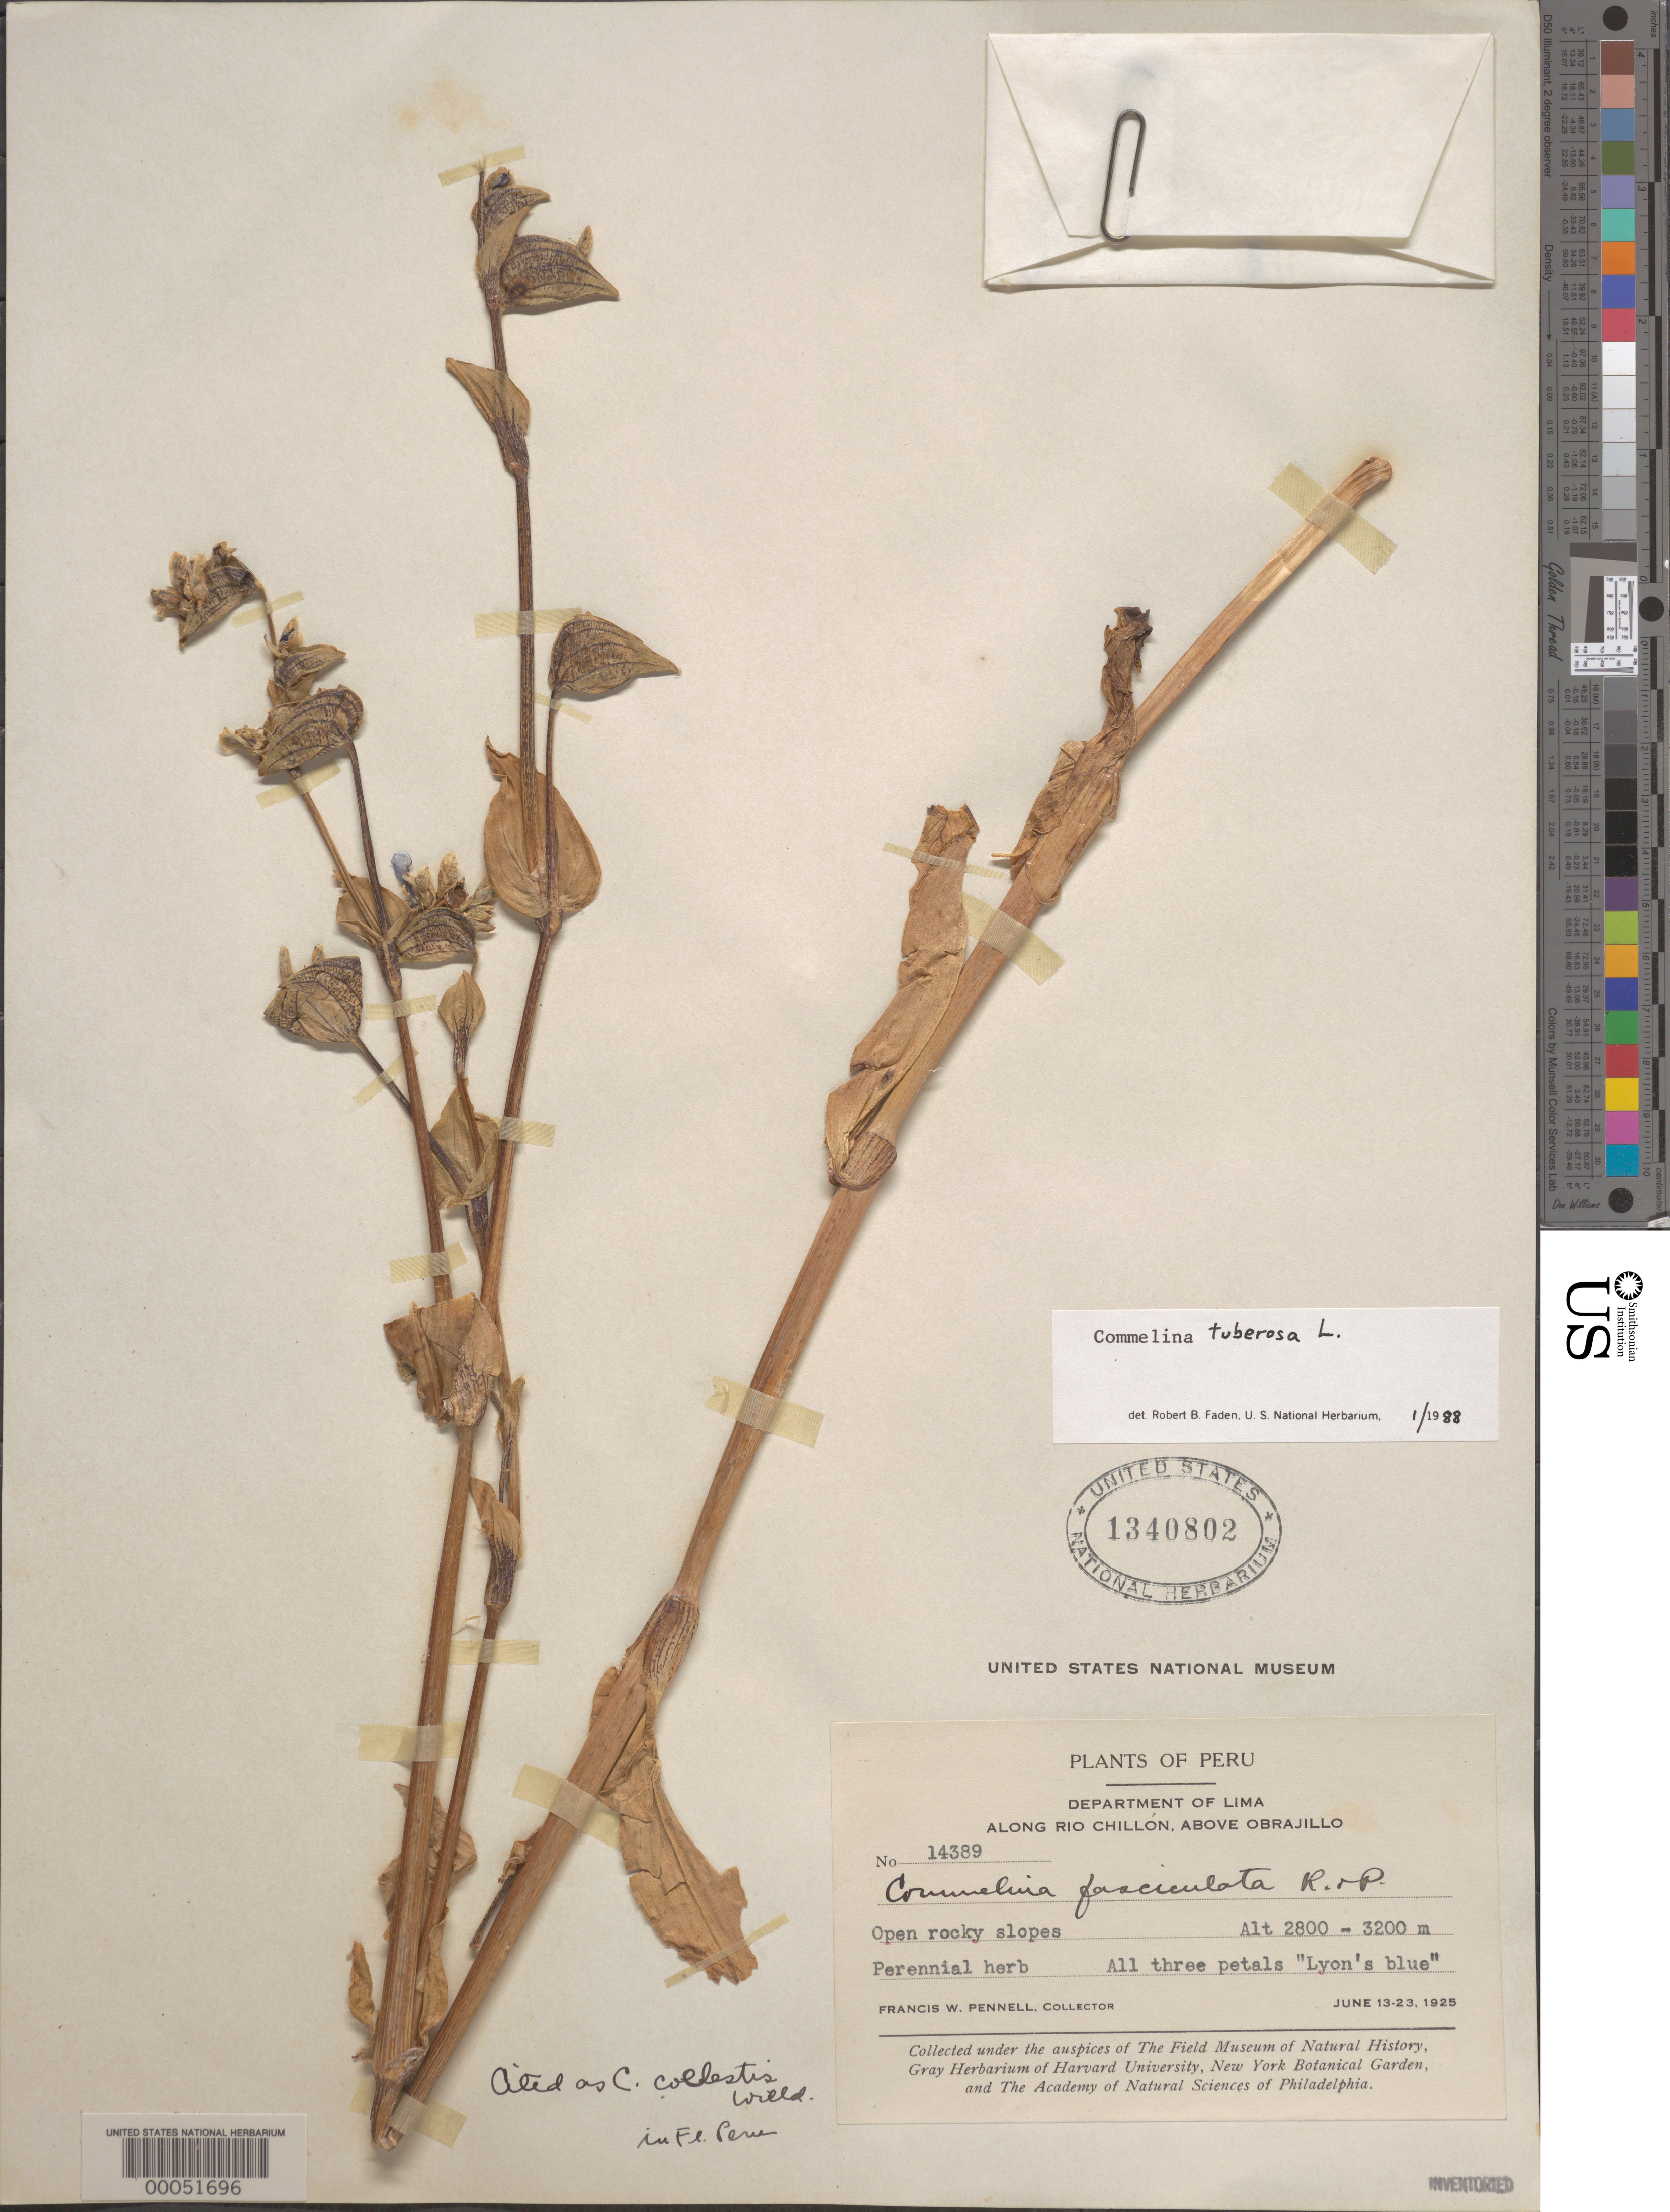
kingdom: Plantae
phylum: Tracheophyta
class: Liliopsida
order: Commelinales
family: Commelinaceae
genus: Commelina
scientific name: Commelina tuberosa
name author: L.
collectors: F. W. Pennell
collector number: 14389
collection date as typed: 13 Jun 1925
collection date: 1925-06-13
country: Peru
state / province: Lima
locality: Rio chillon, above obrajillo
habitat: Open, rocky slopes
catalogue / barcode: US 1340802